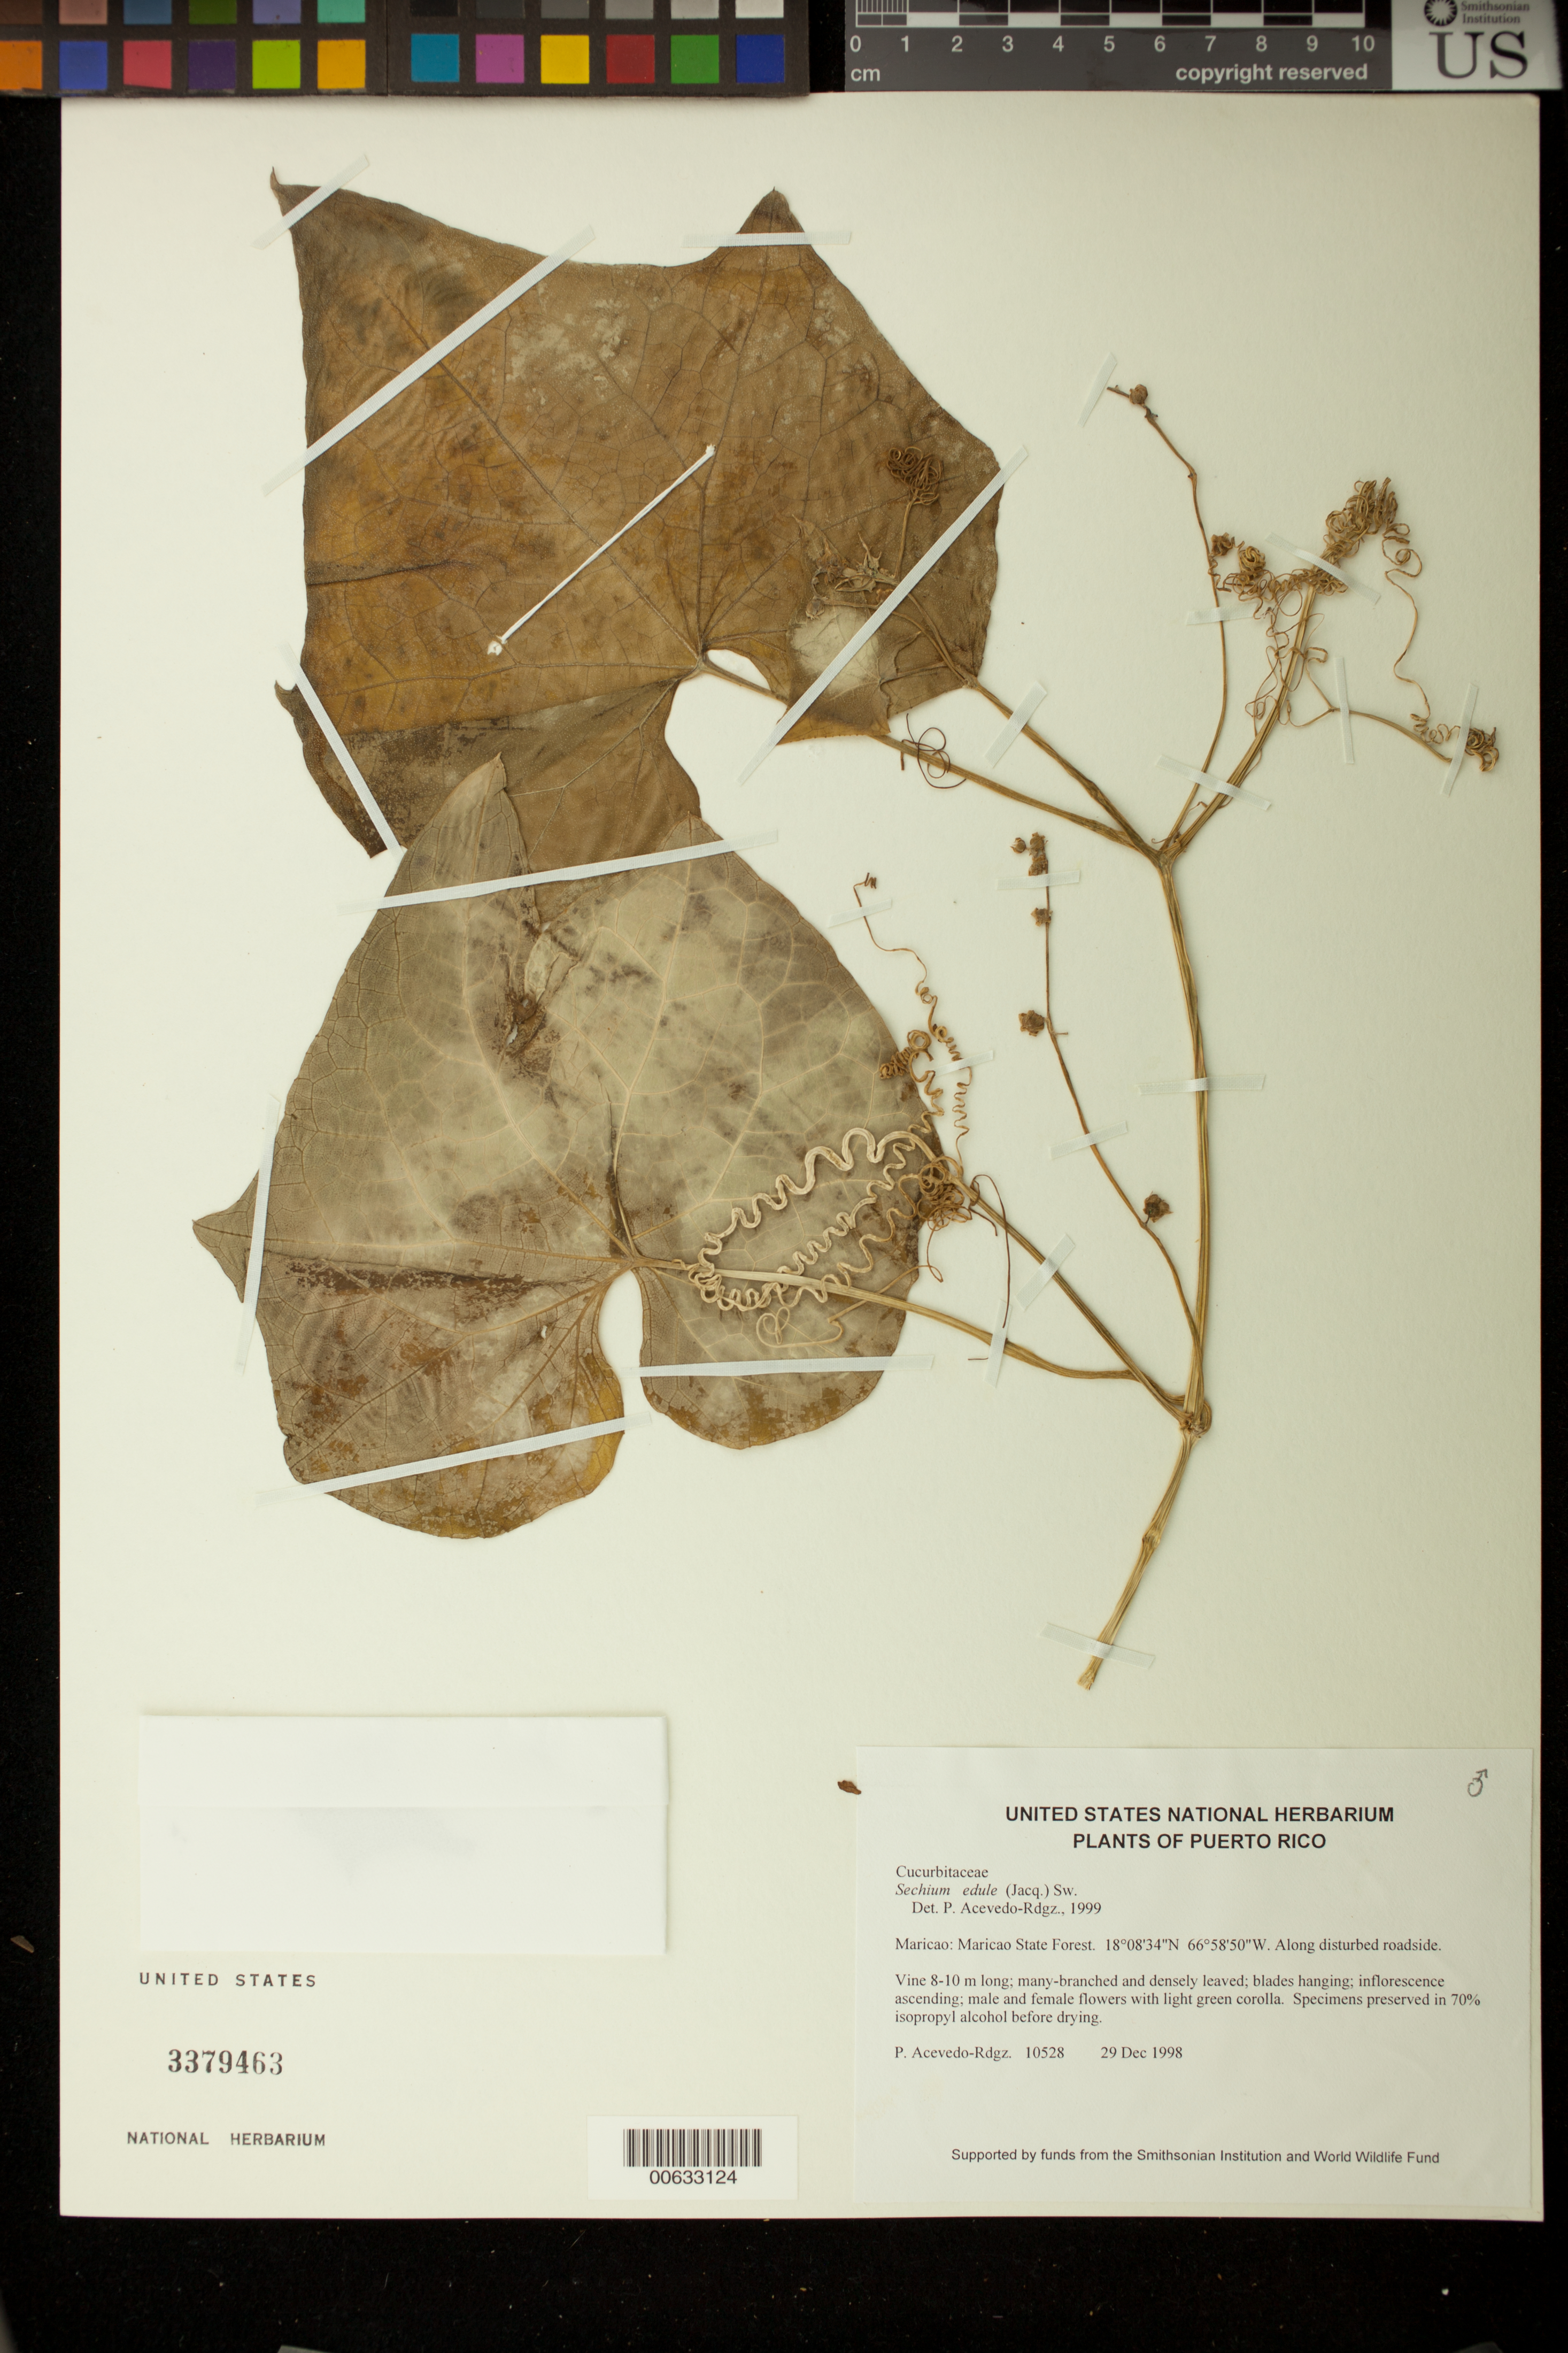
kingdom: Plantae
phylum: Tracheophyta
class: Magnoliopsida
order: Cucurbitales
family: Cucurbitaceae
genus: Sicyos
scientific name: Sicyos edulis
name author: Jacq.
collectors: P. Acevedo-Rodr.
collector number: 10528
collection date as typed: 29 Dec 1998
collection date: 1998-12-29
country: Puerto Rico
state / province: Maricao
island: Puerto Rico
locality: Maricao: Maricao State Forest.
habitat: Along disturbed roadside.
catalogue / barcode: US 3379463